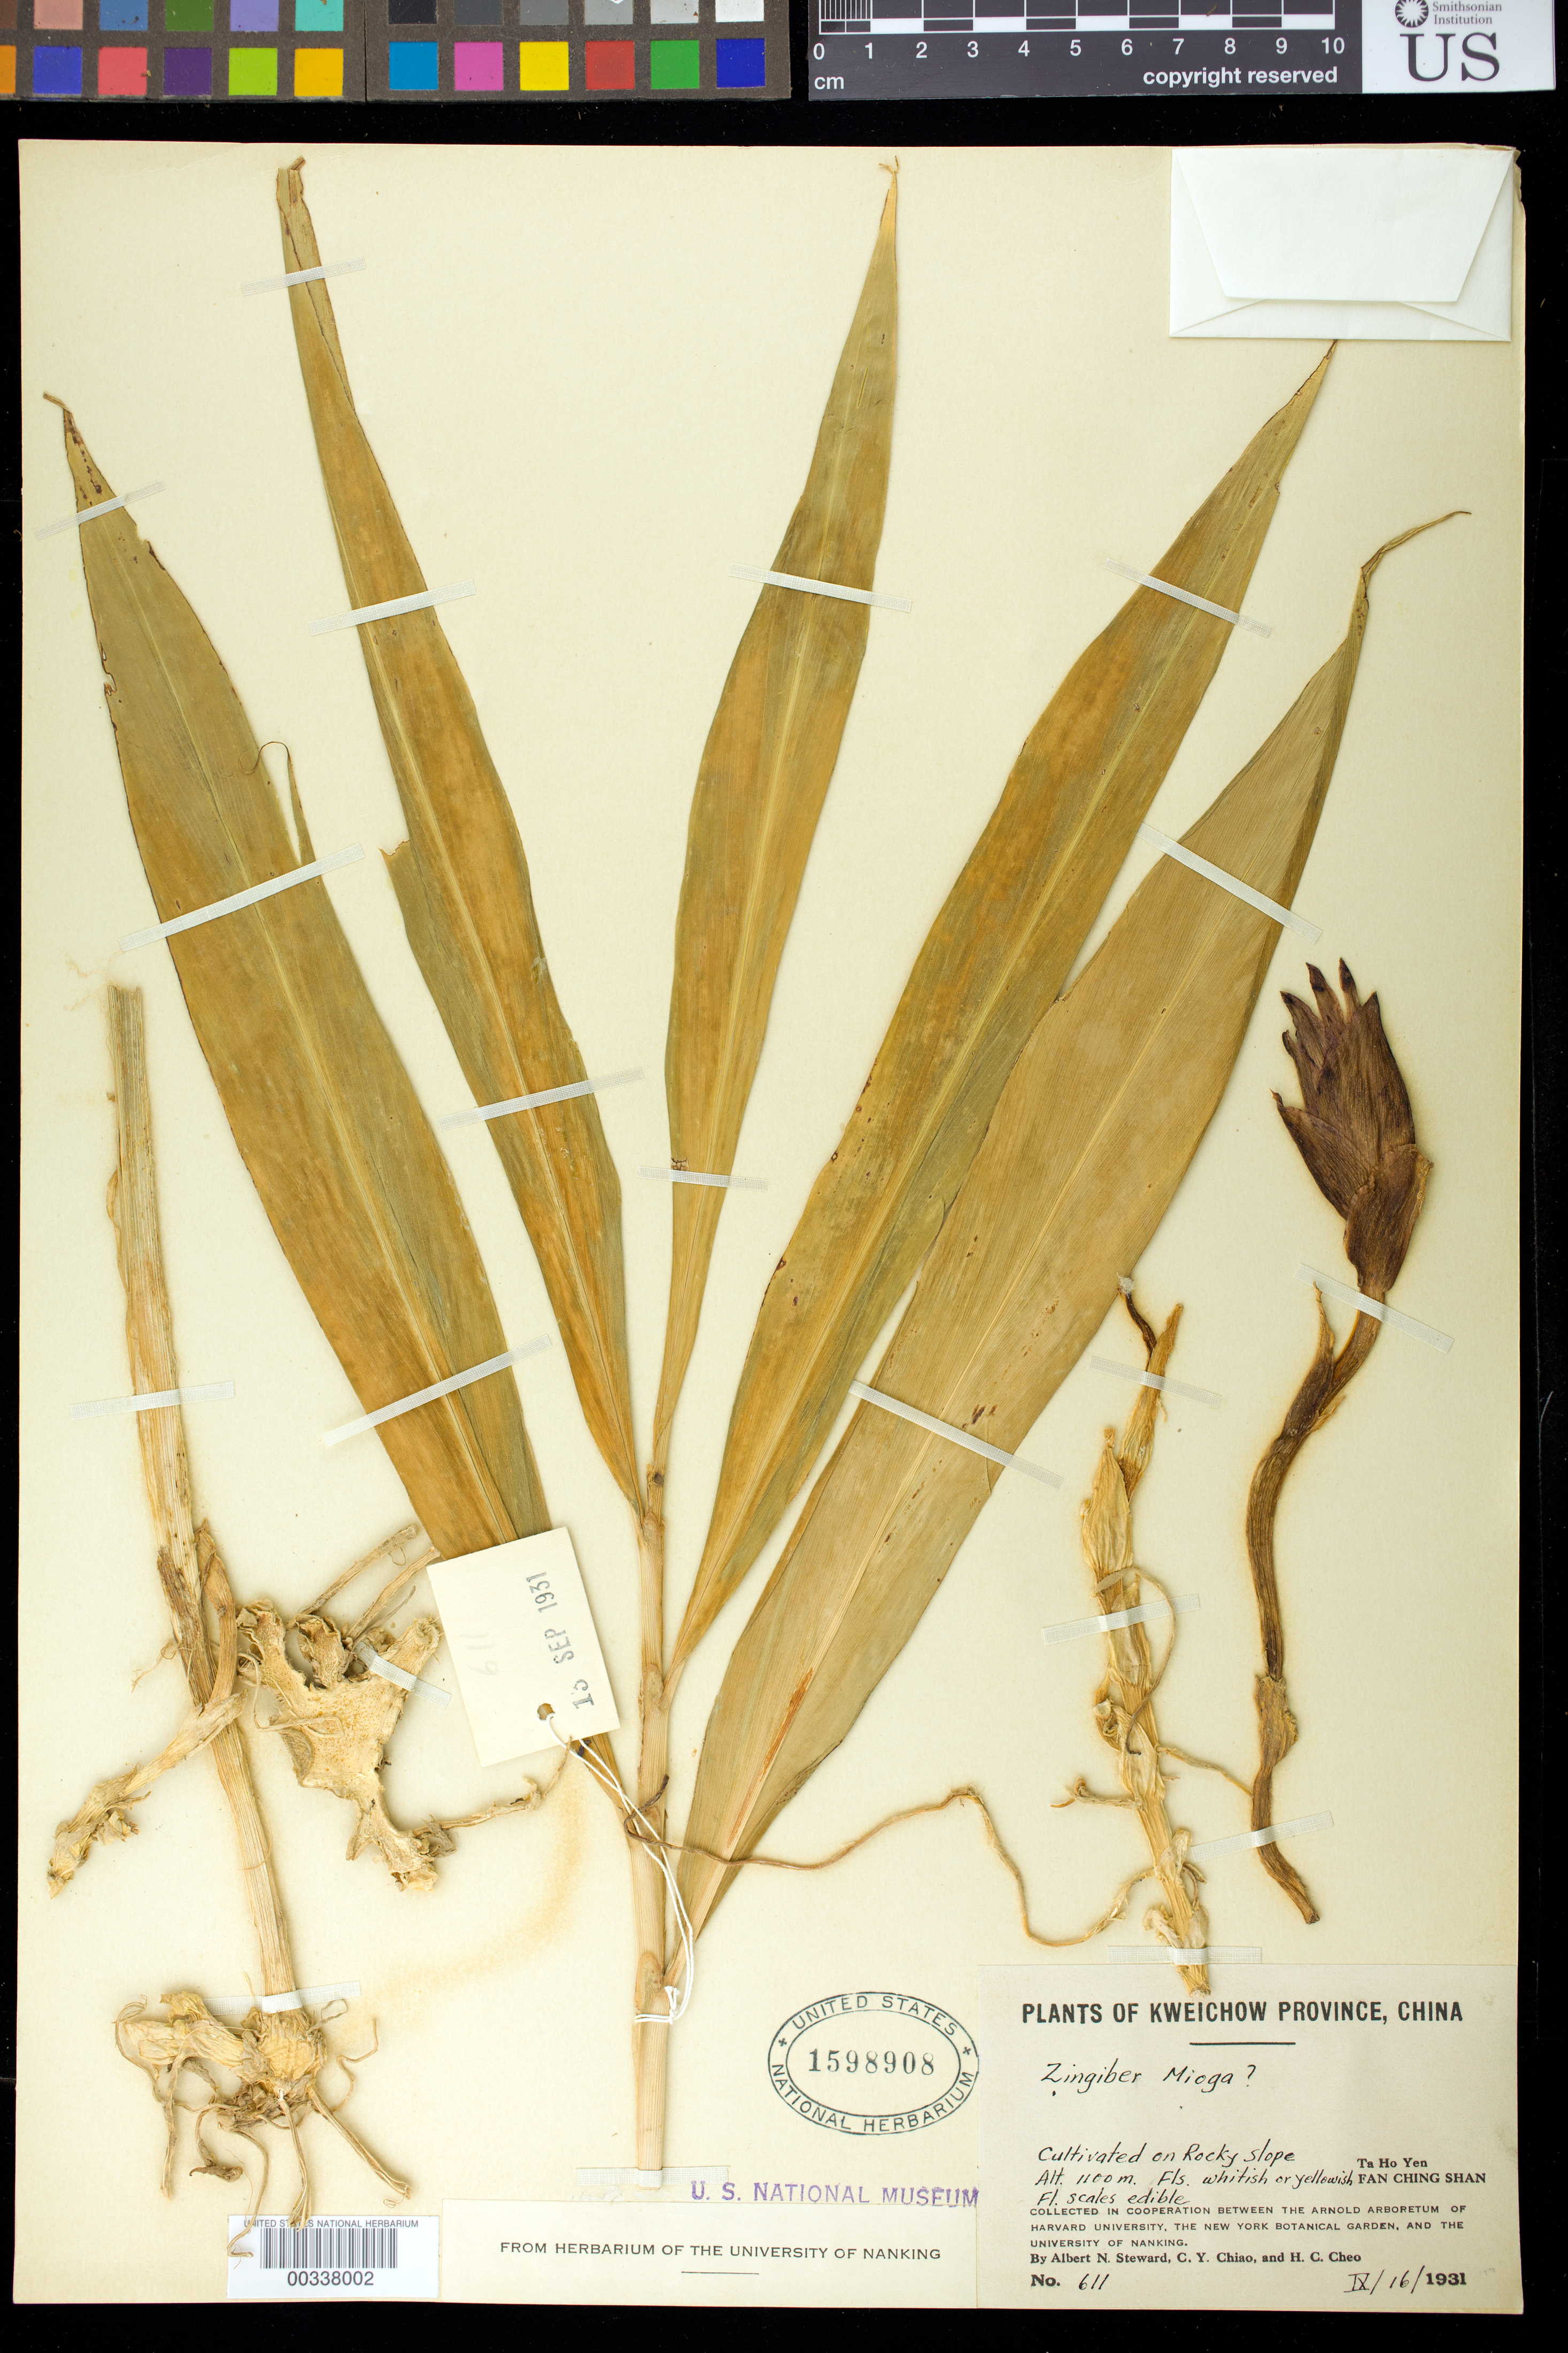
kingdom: Plantae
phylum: Tracheophyta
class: Liliopsida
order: Zingiberales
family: Zingiberaceae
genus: Zingiber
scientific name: Zingiber mioga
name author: (Thunb.) Roscoe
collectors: A. N. Steward, C. Y. Chiao & H. Cheo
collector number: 611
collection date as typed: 13 Sep 1931 or 16 Sep 1931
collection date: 1931-09-13 or 1931-09-16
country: China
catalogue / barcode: US 1598908